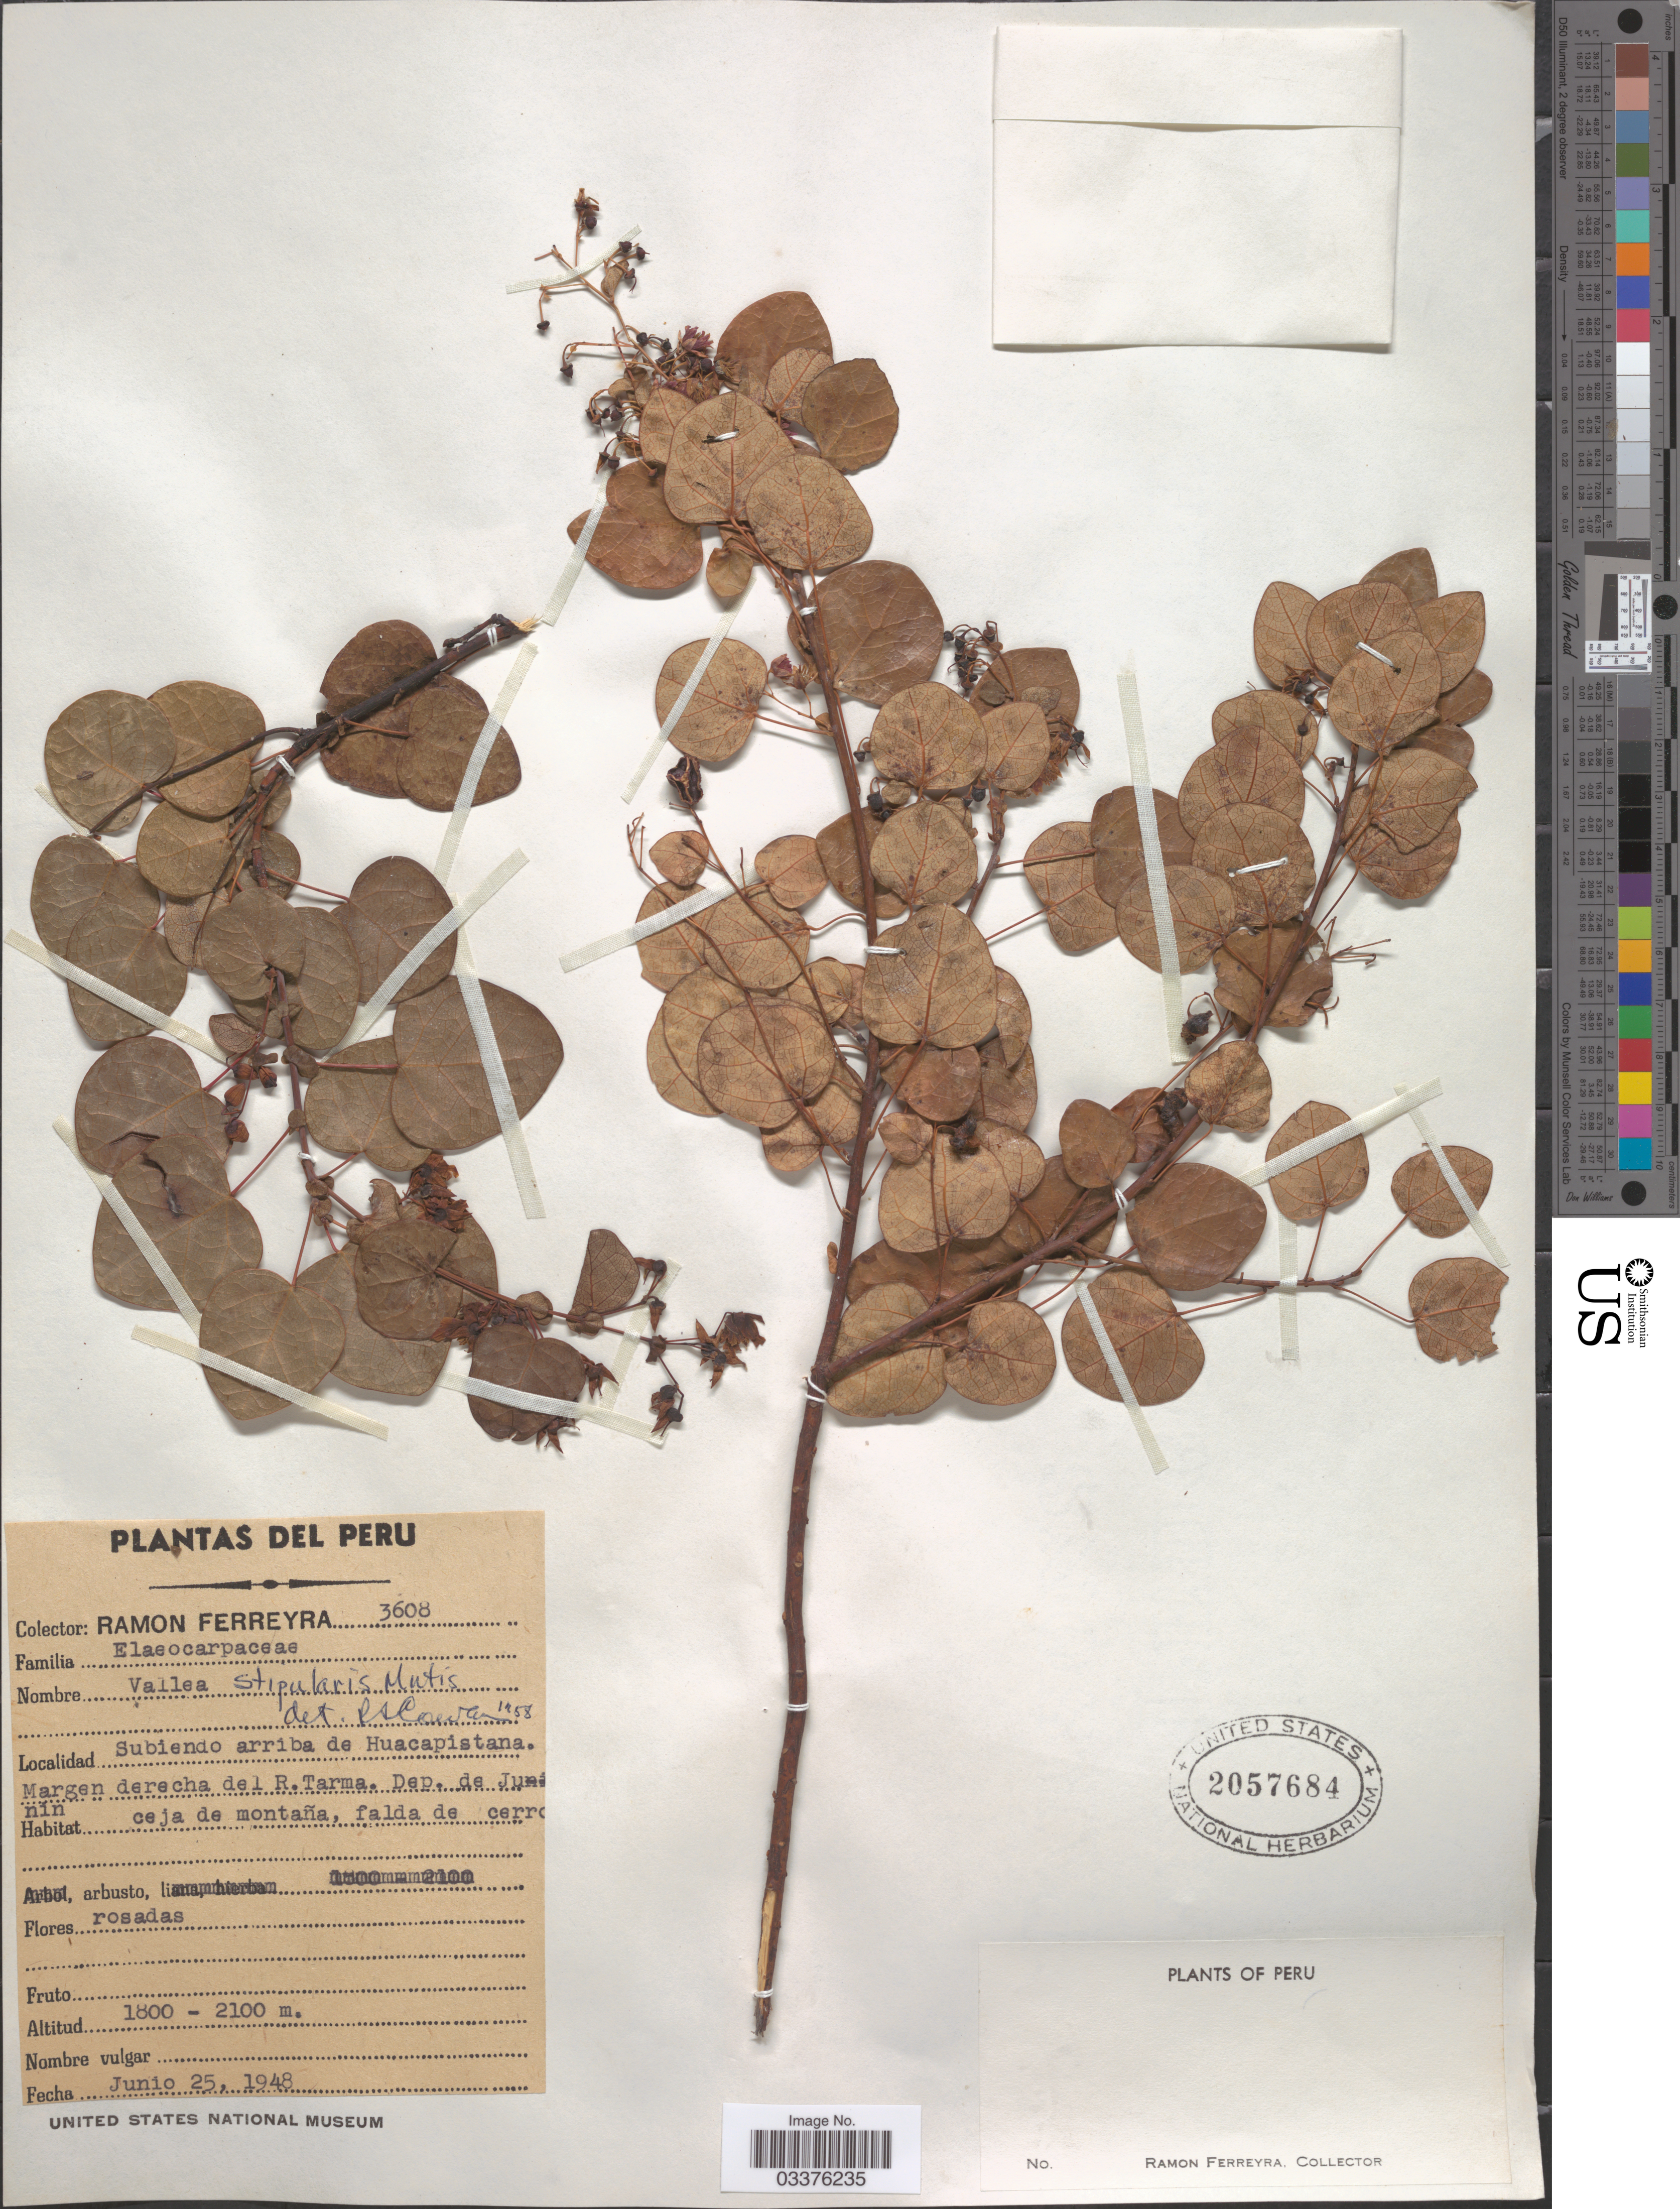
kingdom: Plantae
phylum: Tracheophyta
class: Magnoliopsida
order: Oxalidales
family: Elaeocarpaceae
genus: Vallea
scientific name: Vallea stipularis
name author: L. f.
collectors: R. A. Ferreyra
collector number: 3608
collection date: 1948-06-25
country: Peru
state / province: Junín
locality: Subiendo arriba de Huacapistana. Margen derecha del R. Tarma. Dep. de Junin.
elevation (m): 1800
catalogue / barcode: US 2057684